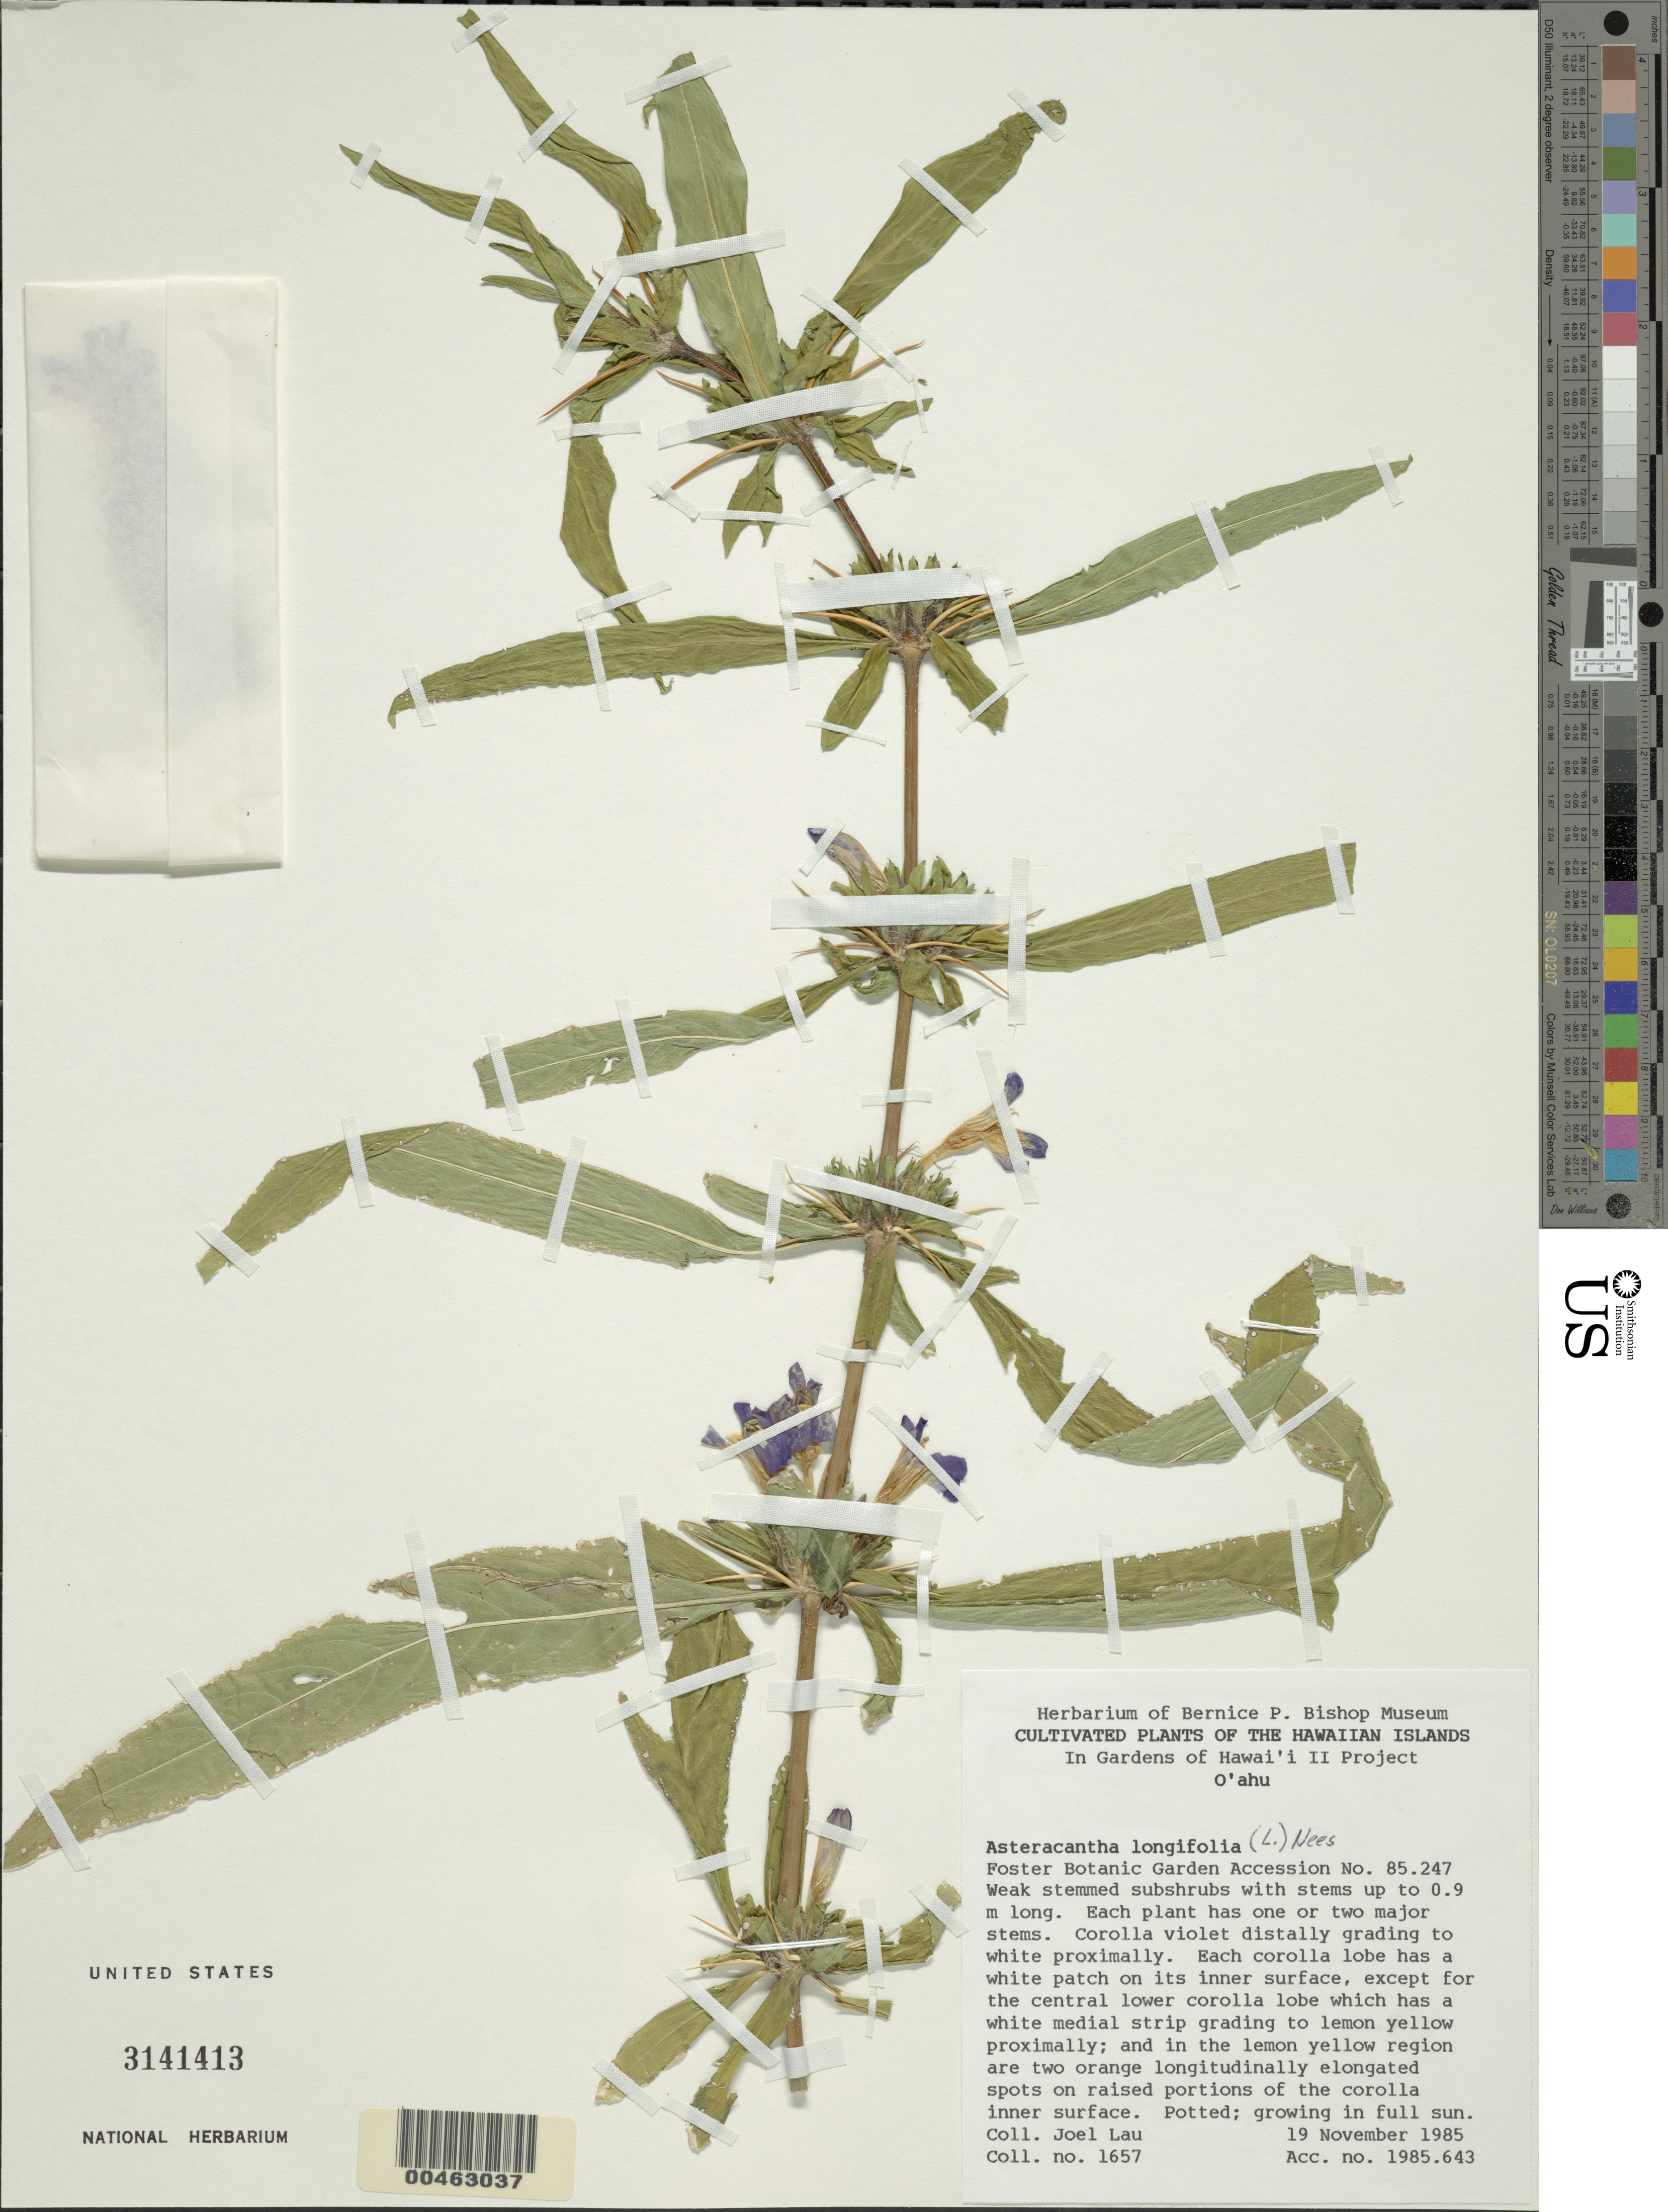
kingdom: Plantae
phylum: Tracheophyta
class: Magnoliopsida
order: Lamiales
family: Acanthaceae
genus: Hygrophila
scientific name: Hygrophila auriculata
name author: (Schumach.) Heine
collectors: J. Lau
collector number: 1657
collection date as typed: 19 Nov 1985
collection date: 1985-11-19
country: United States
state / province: Hawaii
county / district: Honolulu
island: Oahu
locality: Foster Botanic Garden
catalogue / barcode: US 3141413